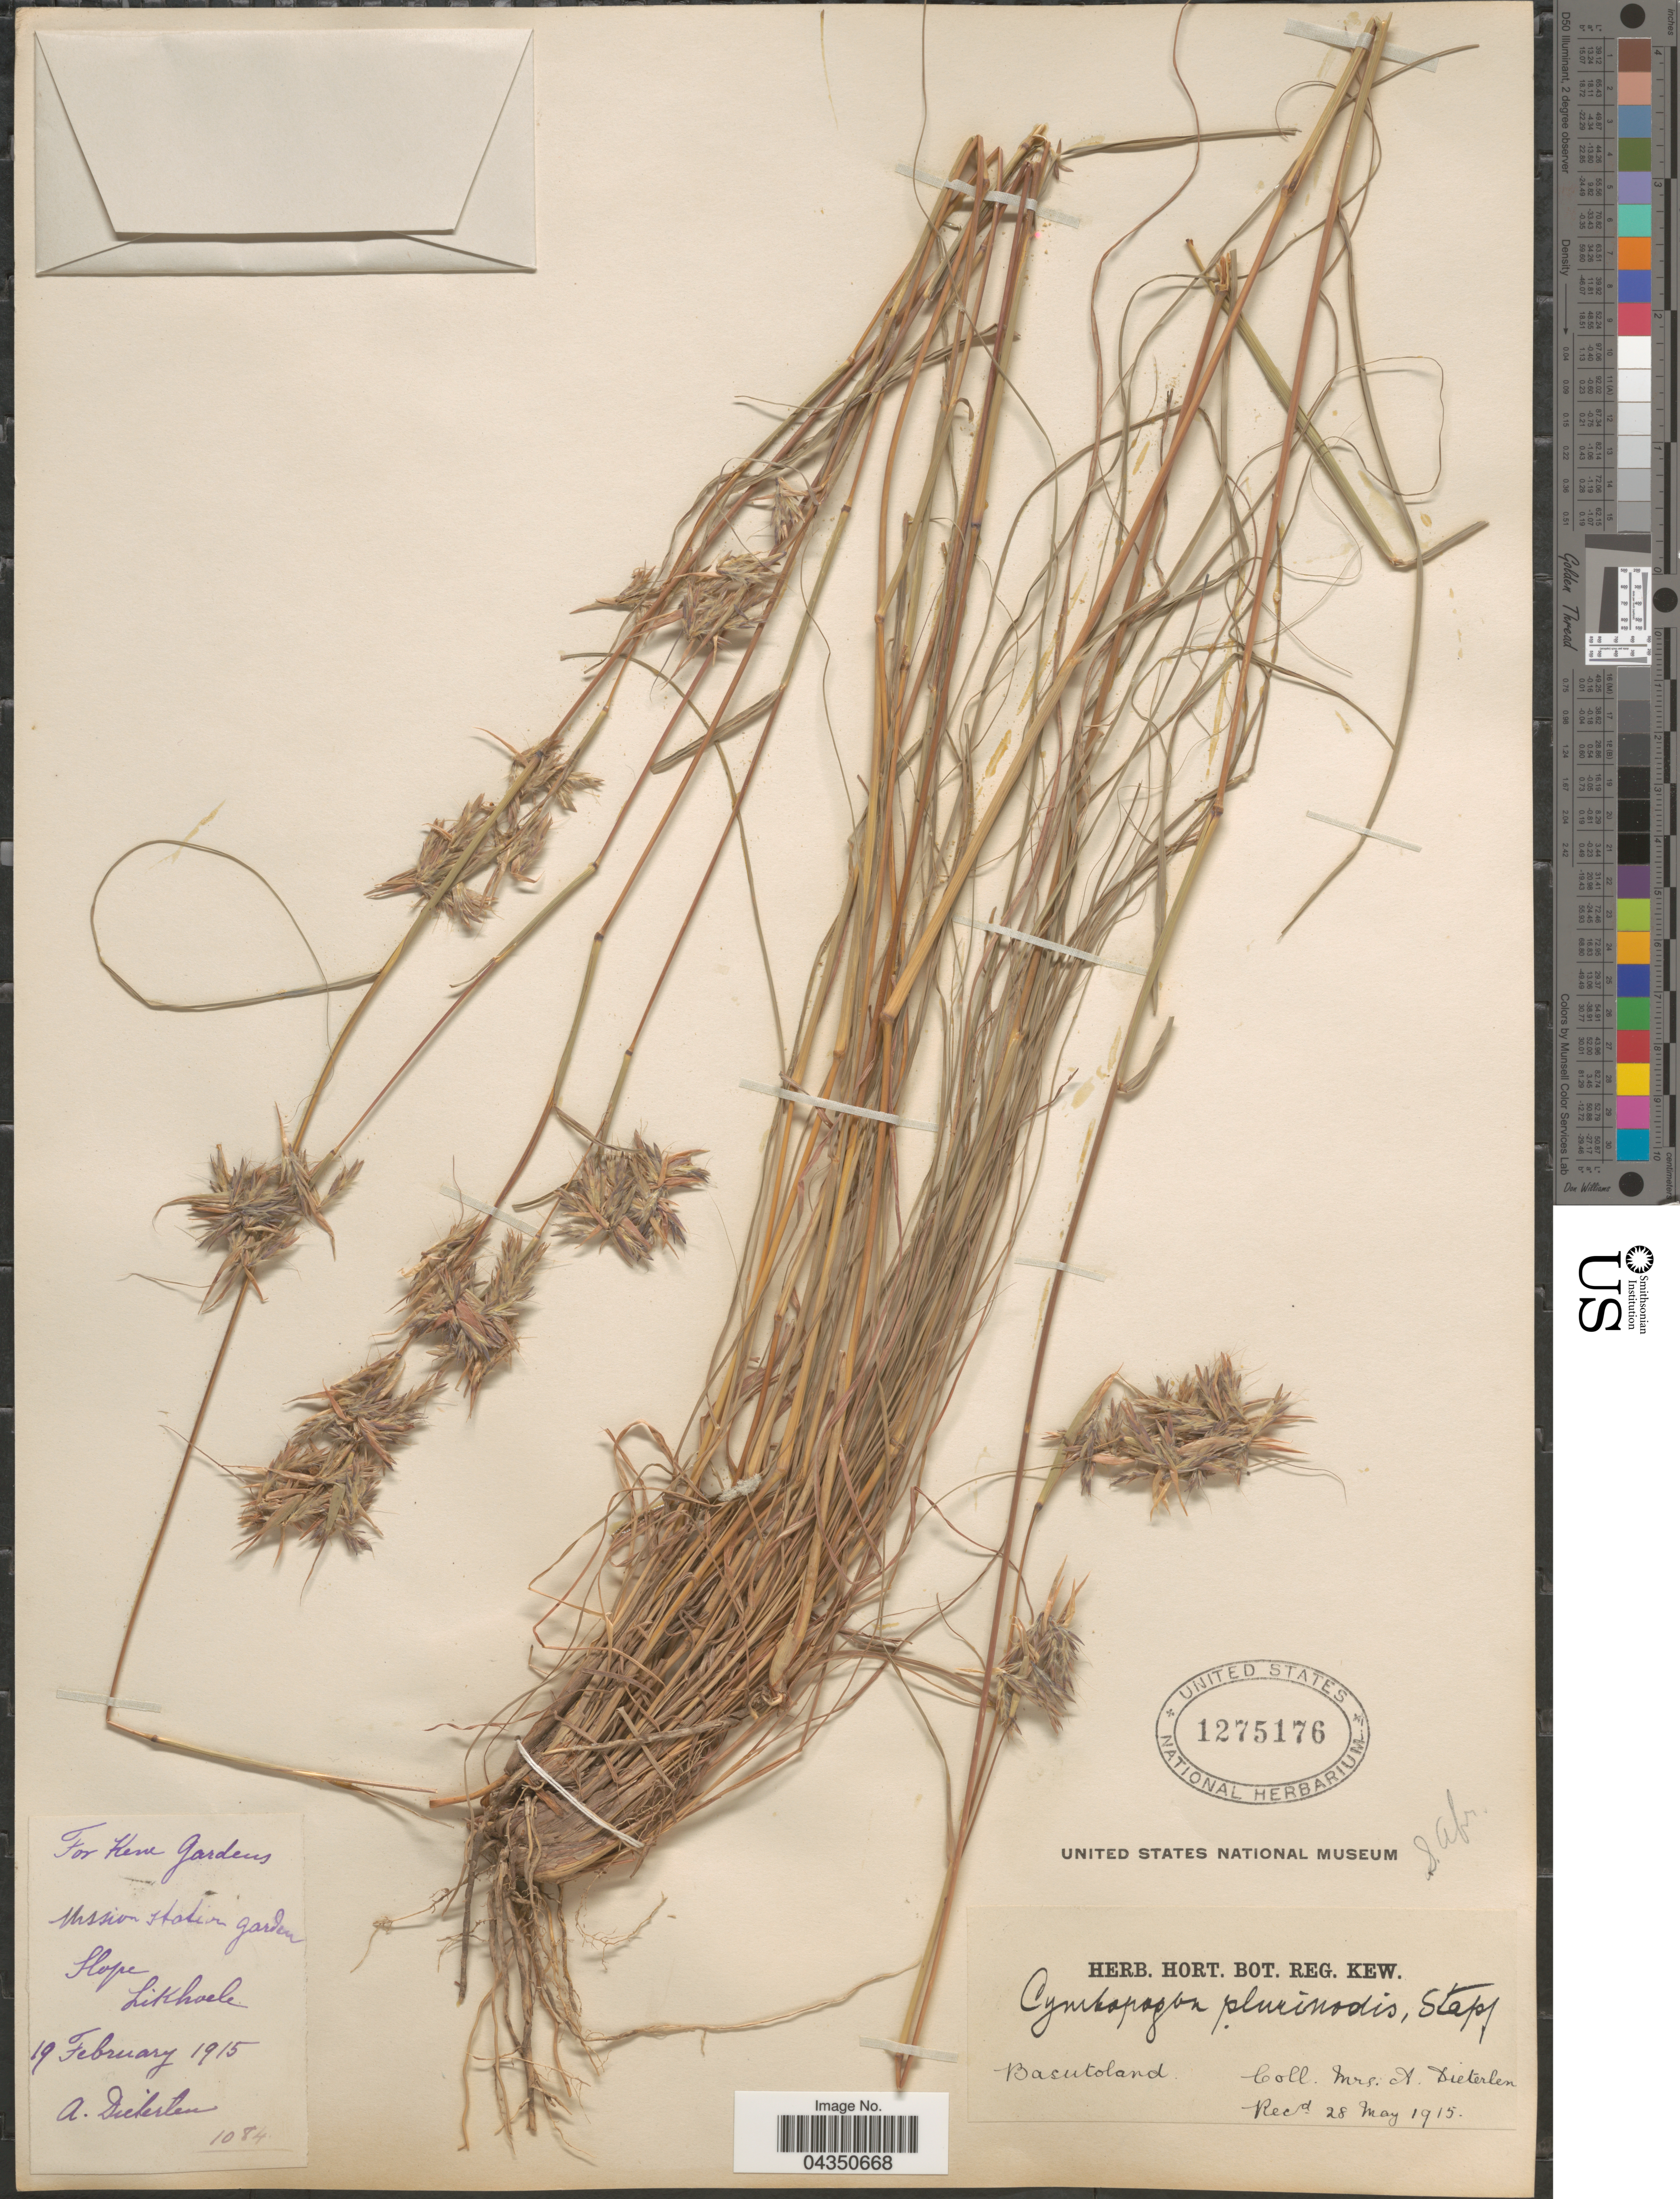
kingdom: Plantae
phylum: Tracheophyta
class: Liliopsida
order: Poales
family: Poaceae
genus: Cymbopogon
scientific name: Cymbopogon pospischillii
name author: (K. Schum.) C.E. Hubb.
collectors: A. Dieterlen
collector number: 1084?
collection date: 1915-02-19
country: Lesotho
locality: Mission Station garden. Slope Likhoele.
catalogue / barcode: US 1275176